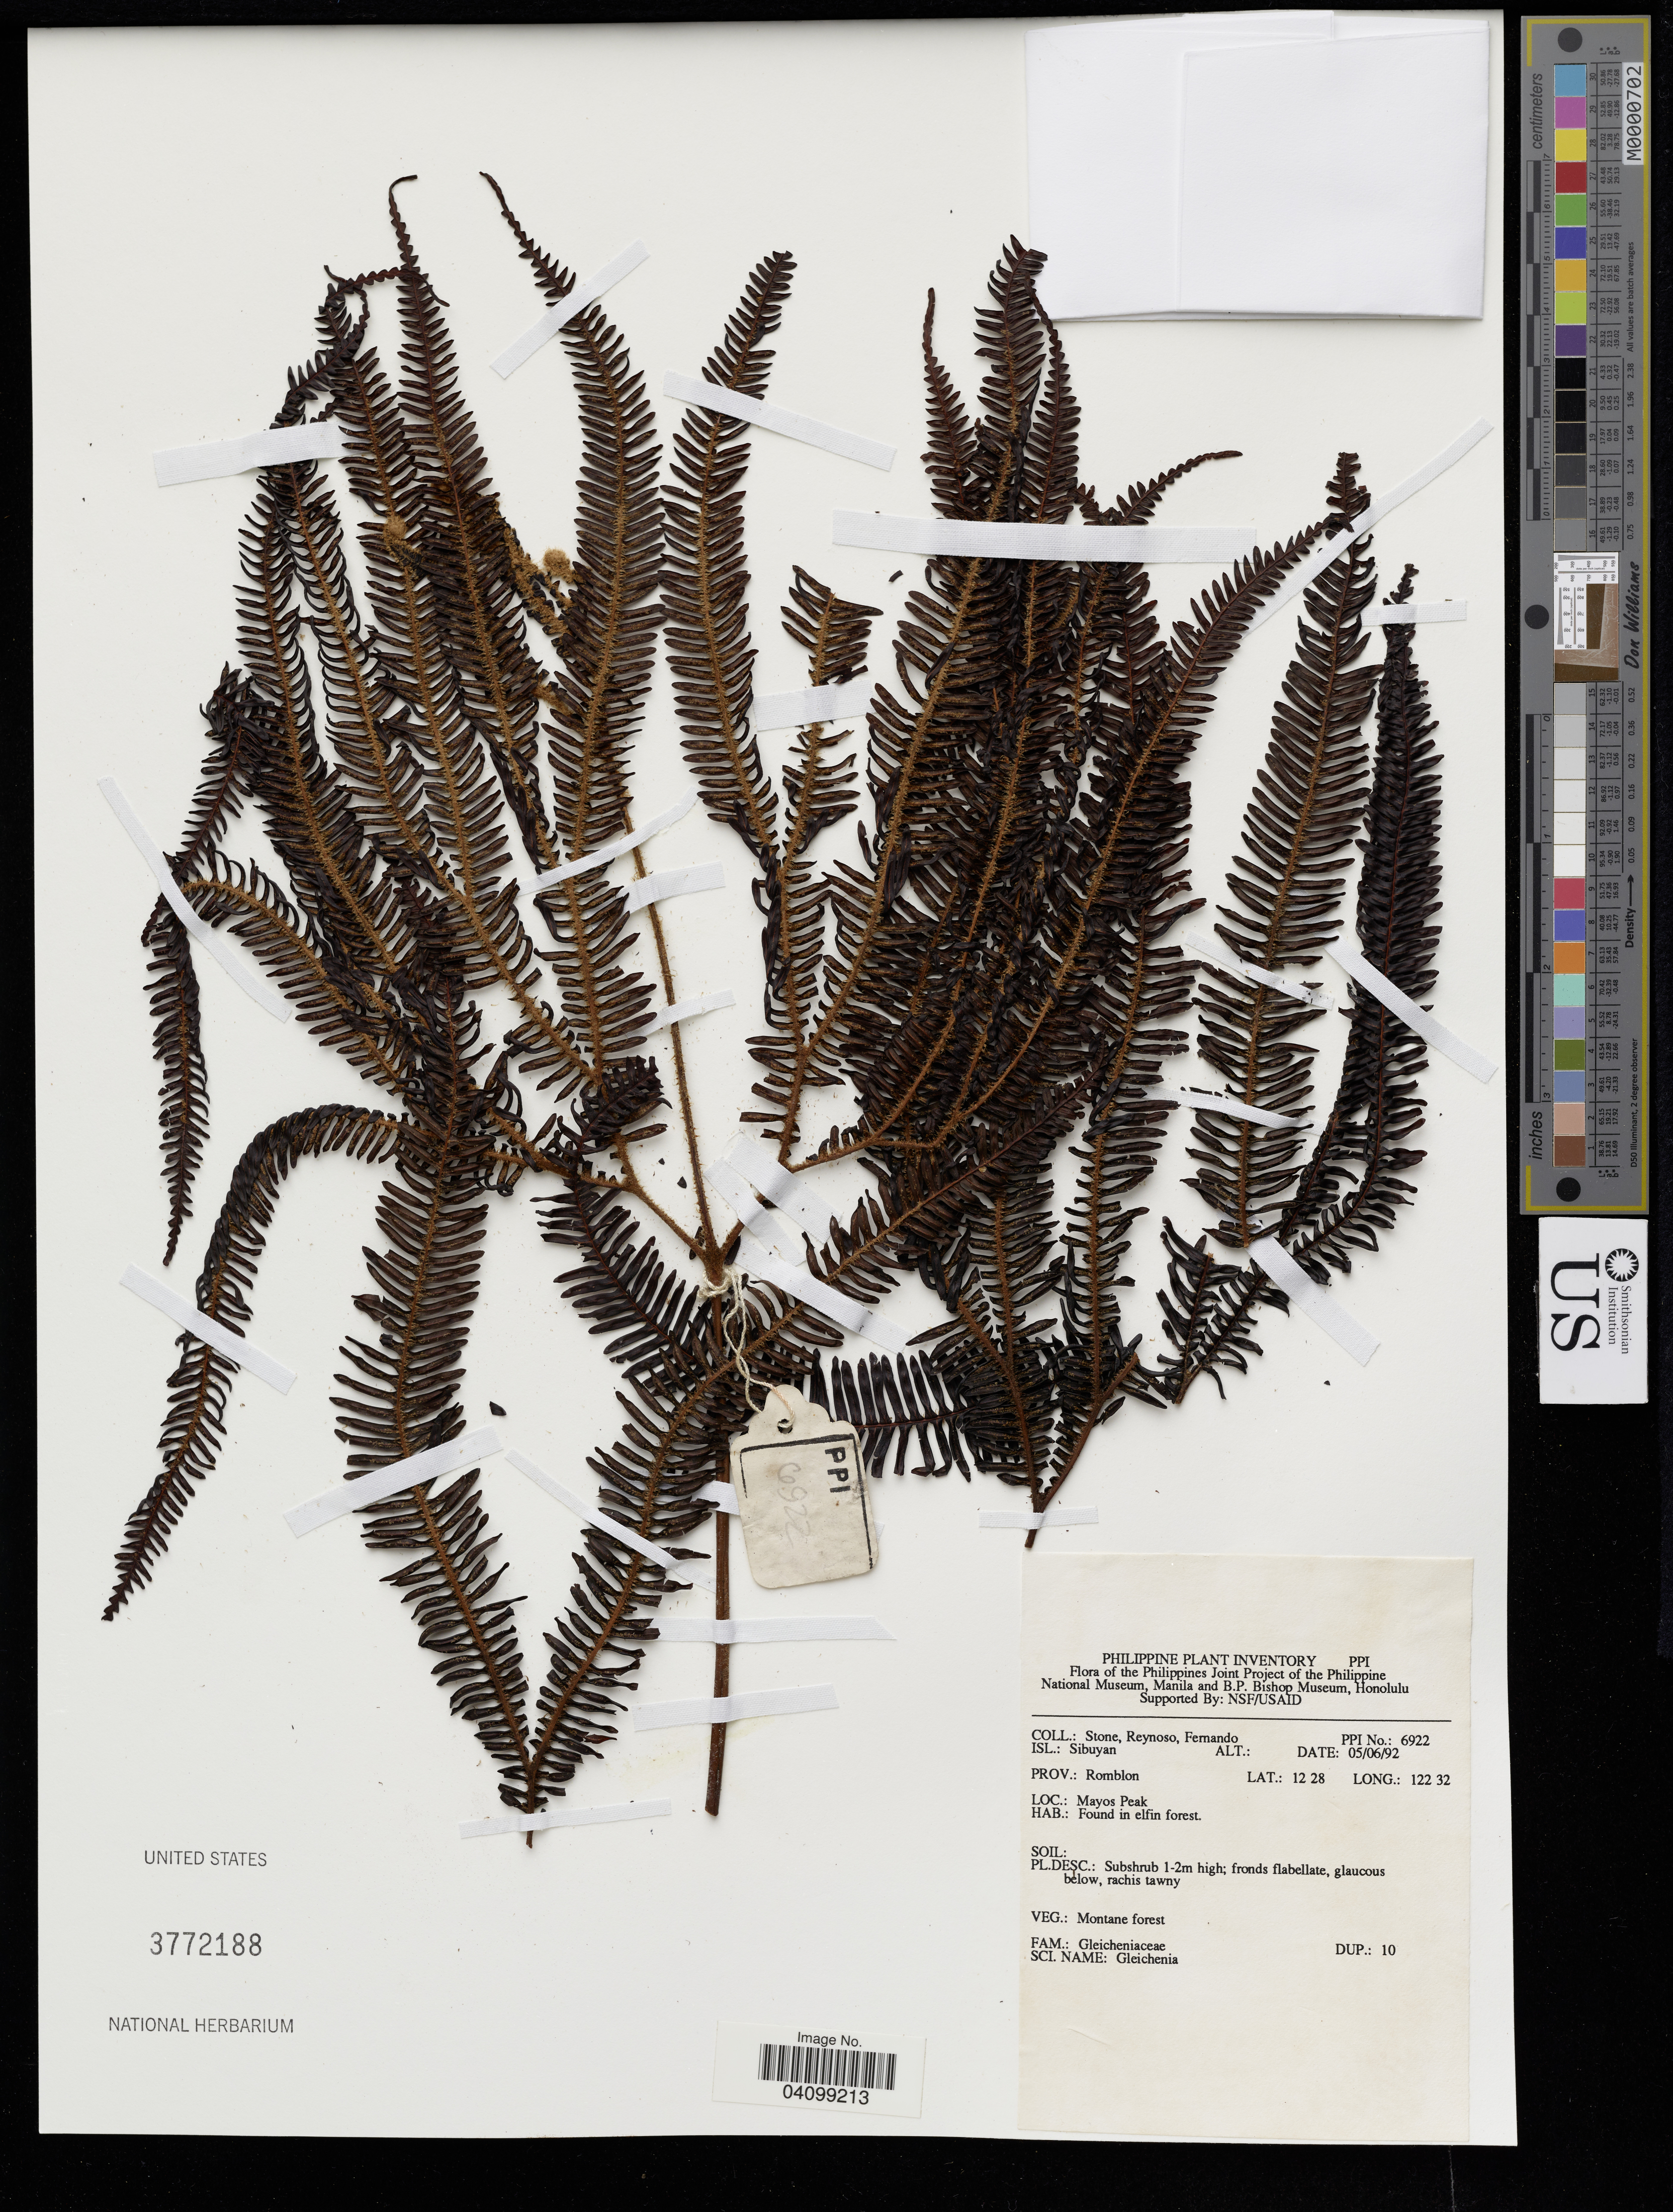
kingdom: Plantae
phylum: Tracheophyta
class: Polypodiopsida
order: Gleicheniales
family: Gleicheniaceae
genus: Gleichenia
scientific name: Gleichenia sp.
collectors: -. Stone, E. Reynoso & -- Fernando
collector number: PPI 6922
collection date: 1992-06-05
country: Philippines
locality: Sibuyan. Romblon. Mayos Peak.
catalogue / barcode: US 3772188